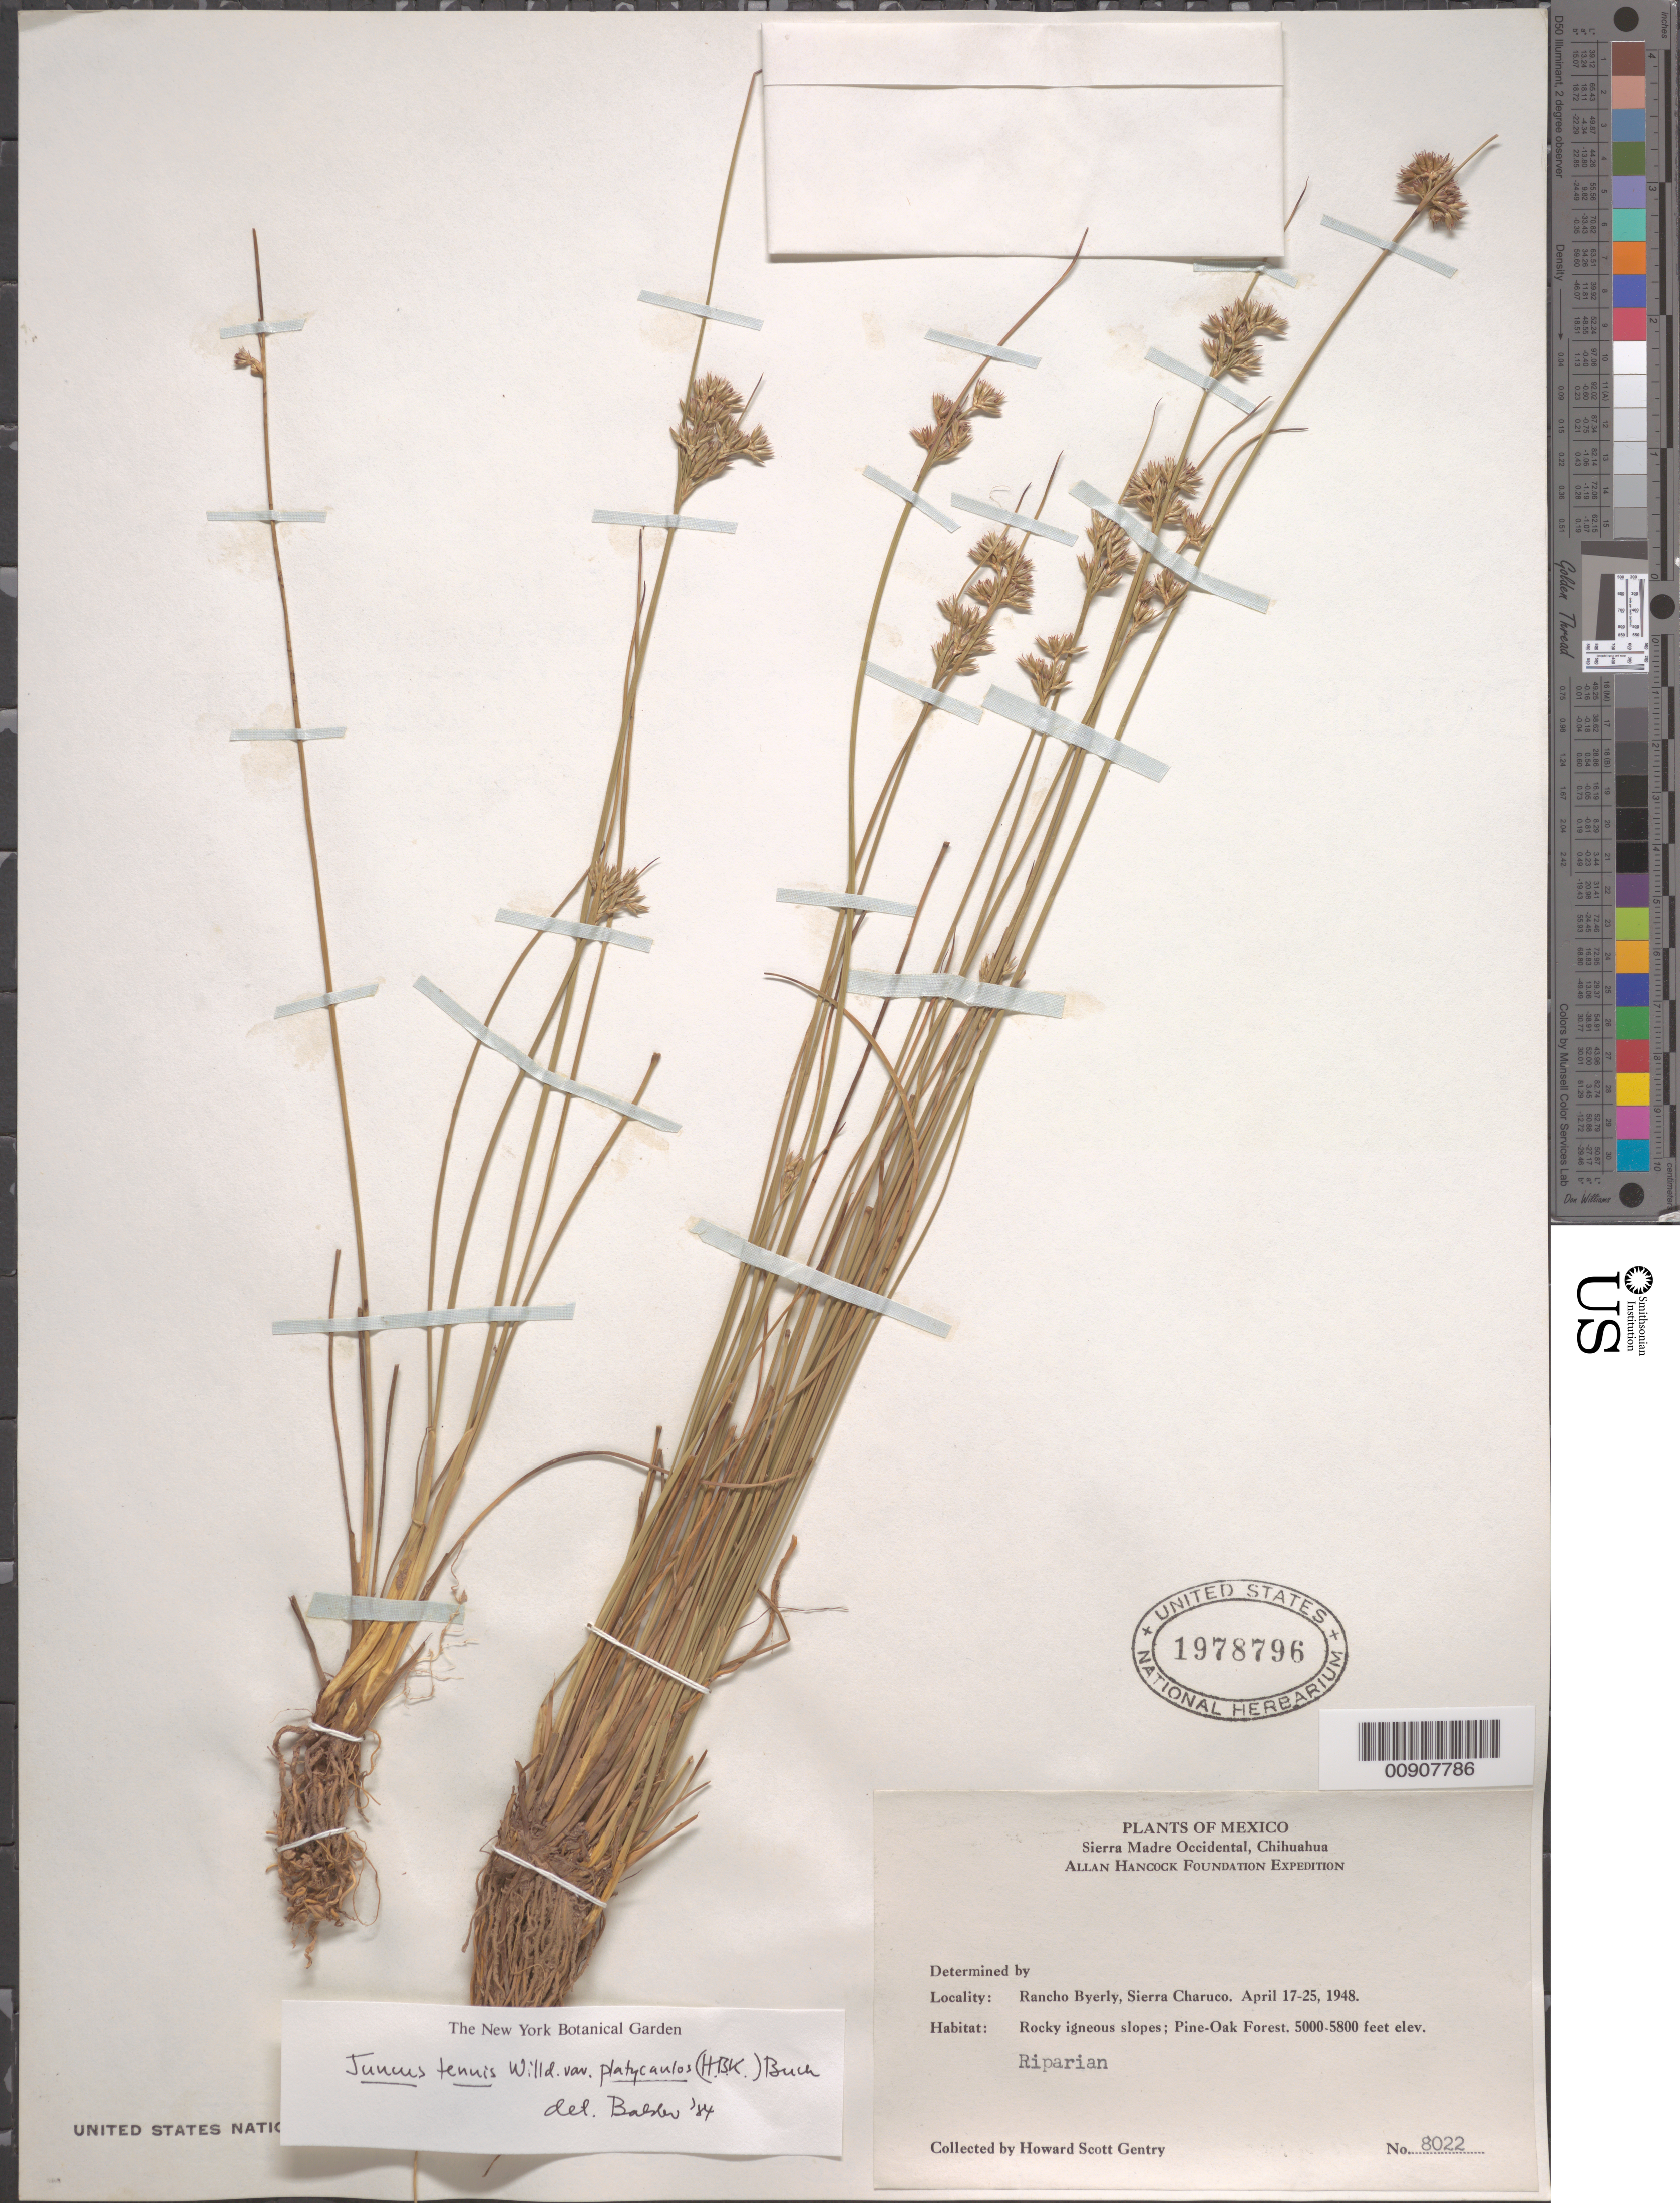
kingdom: Plantae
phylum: Tracheophyta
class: Liliopsida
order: Poales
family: Juncaceae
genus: Juncus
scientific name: Juncus tenuis var. platycaulos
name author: Buchenau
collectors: H. S. Gentry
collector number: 8022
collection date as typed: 17 Apr 1948 to 25 Apr 1948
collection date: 1948-04-17/1948-04-25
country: Mexico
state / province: Chihuahua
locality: Rancho Byerly, Sierra Charuco. Sierra Madre Occidental, Chihuahua.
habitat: Rocky igneous slopes. Pine-Oak Forest. Riparian.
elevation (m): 1524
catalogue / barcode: US 1978796